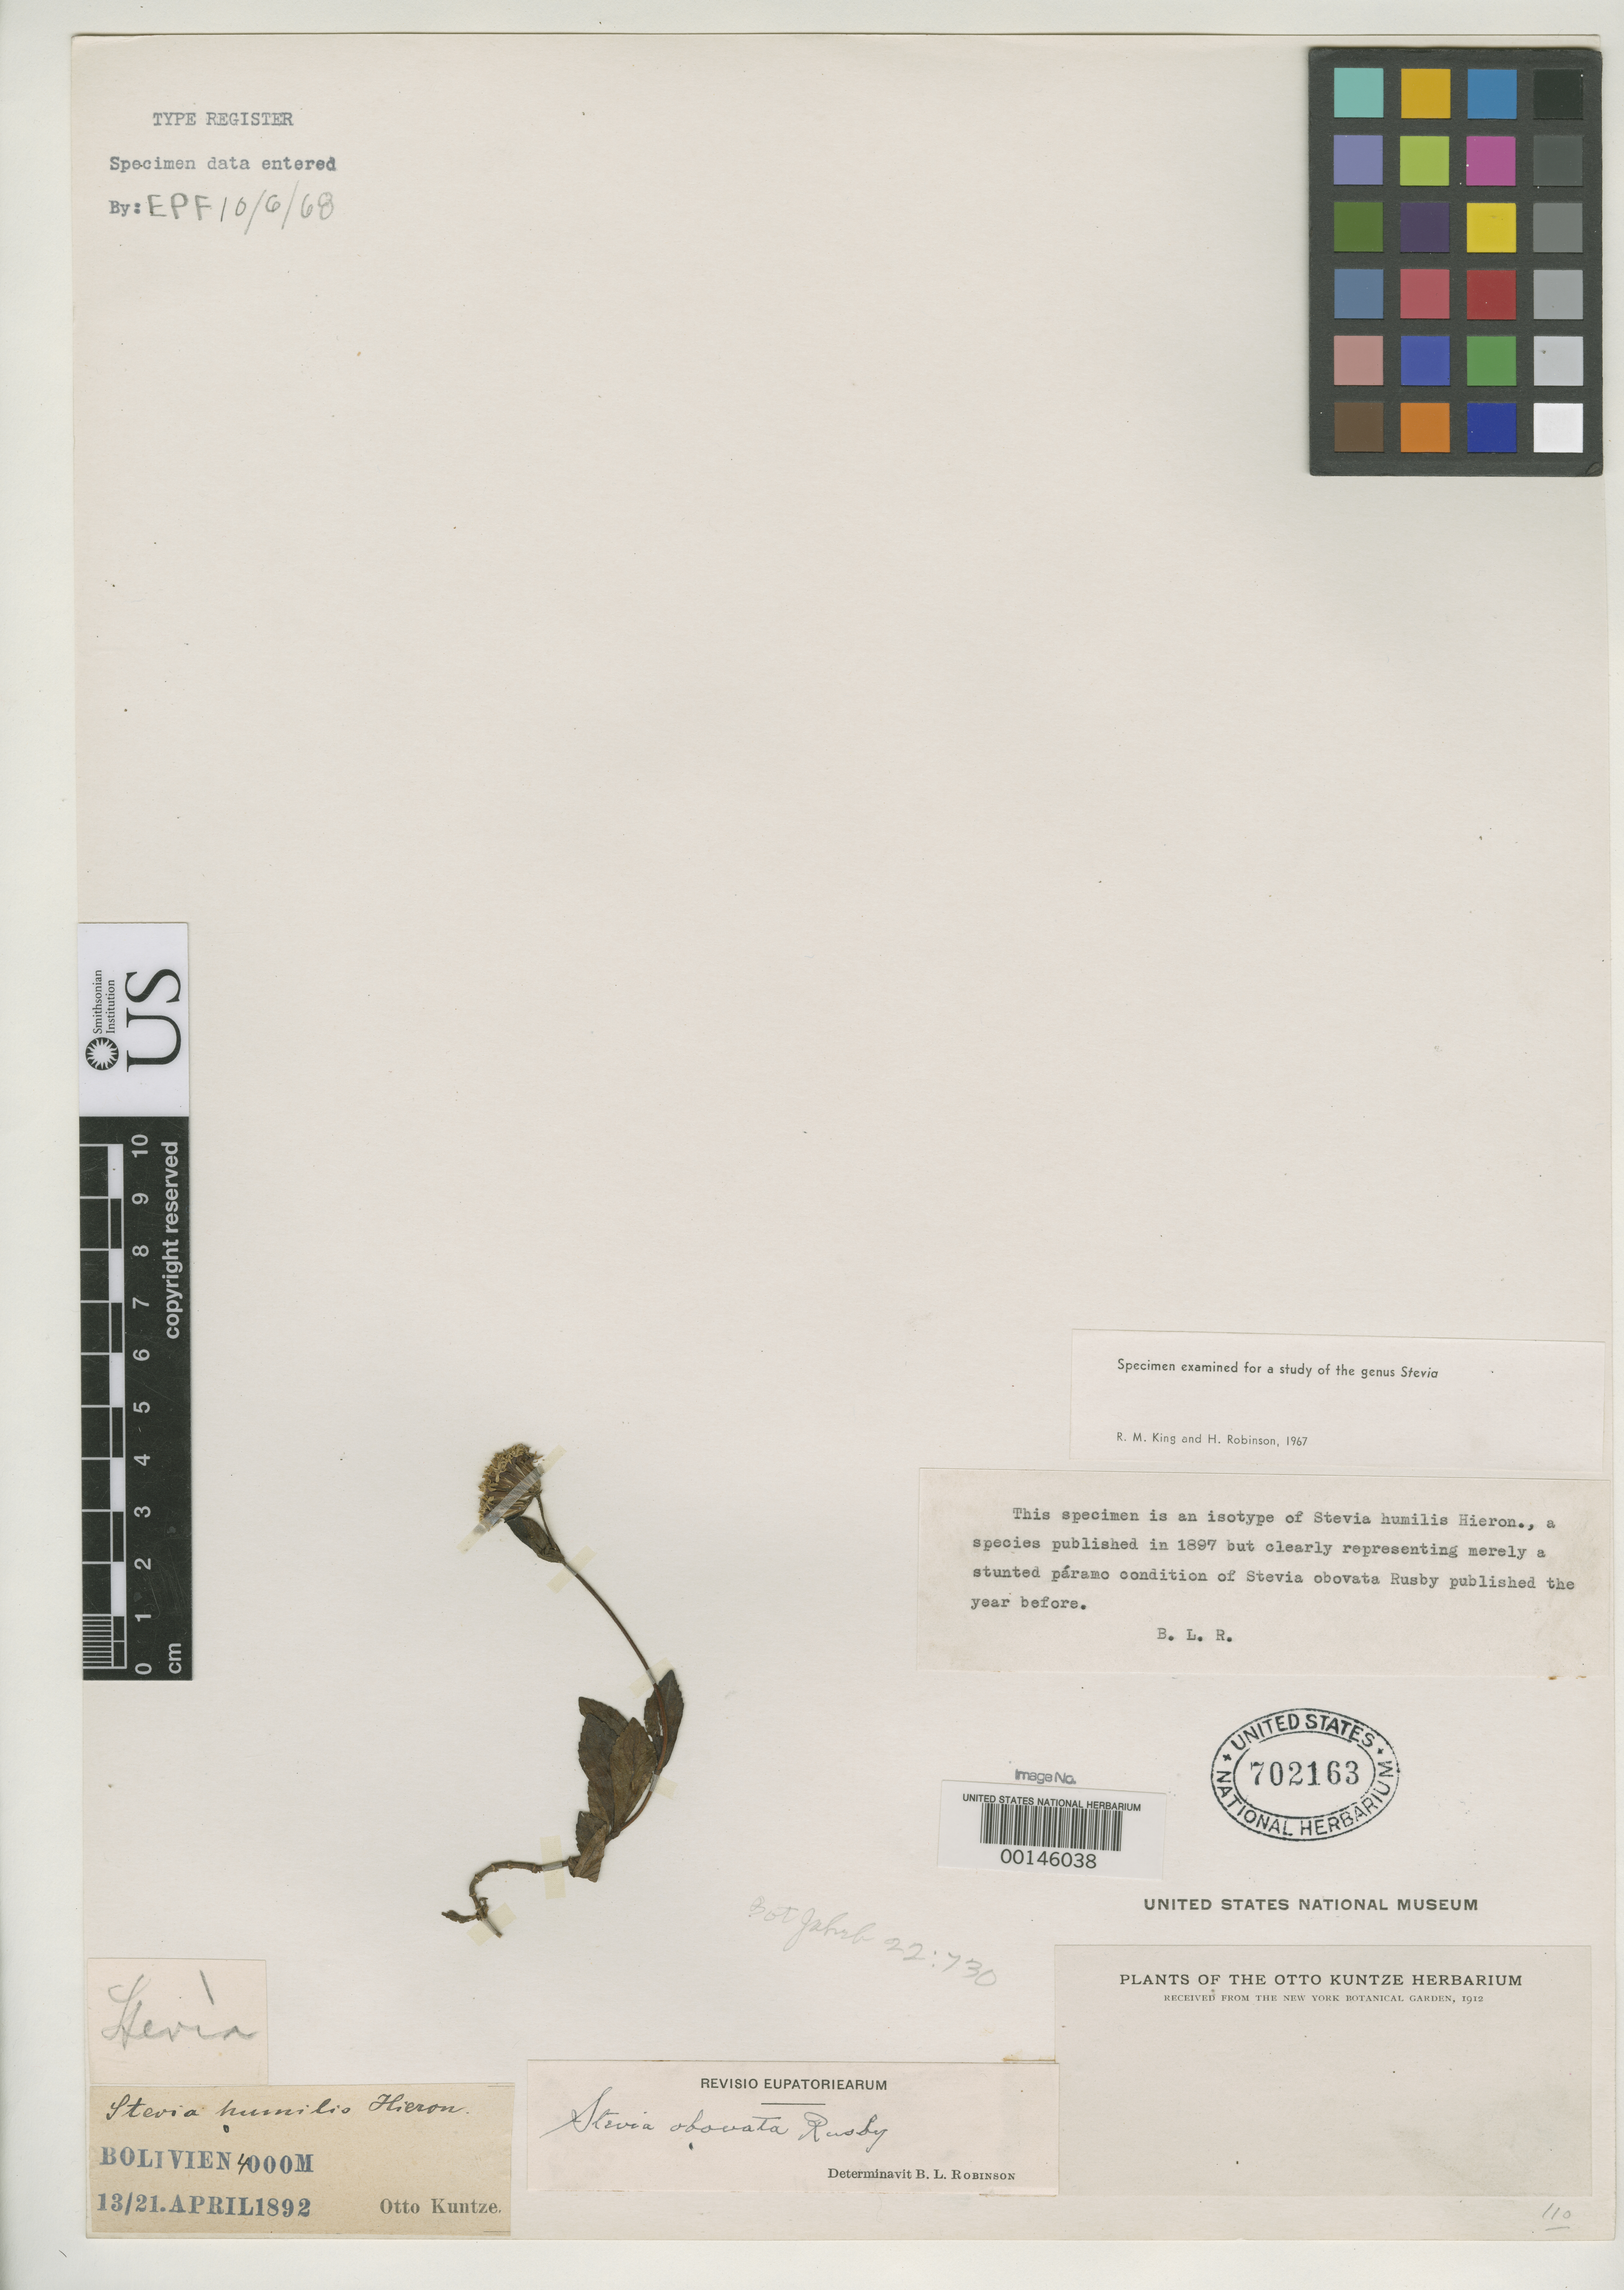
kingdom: Plantae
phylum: Tracheophyta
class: Magnoliopsida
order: Asterales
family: Asteraceae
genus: Stevia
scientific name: Stevia humilis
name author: Hieron.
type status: Isotype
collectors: C.E.O. Kuntze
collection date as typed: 13 Apr 1892 to 21 Apr 1892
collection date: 1892-04-13/1892-04-21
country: Bolivia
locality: Mapiri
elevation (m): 4000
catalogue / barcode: US 702163